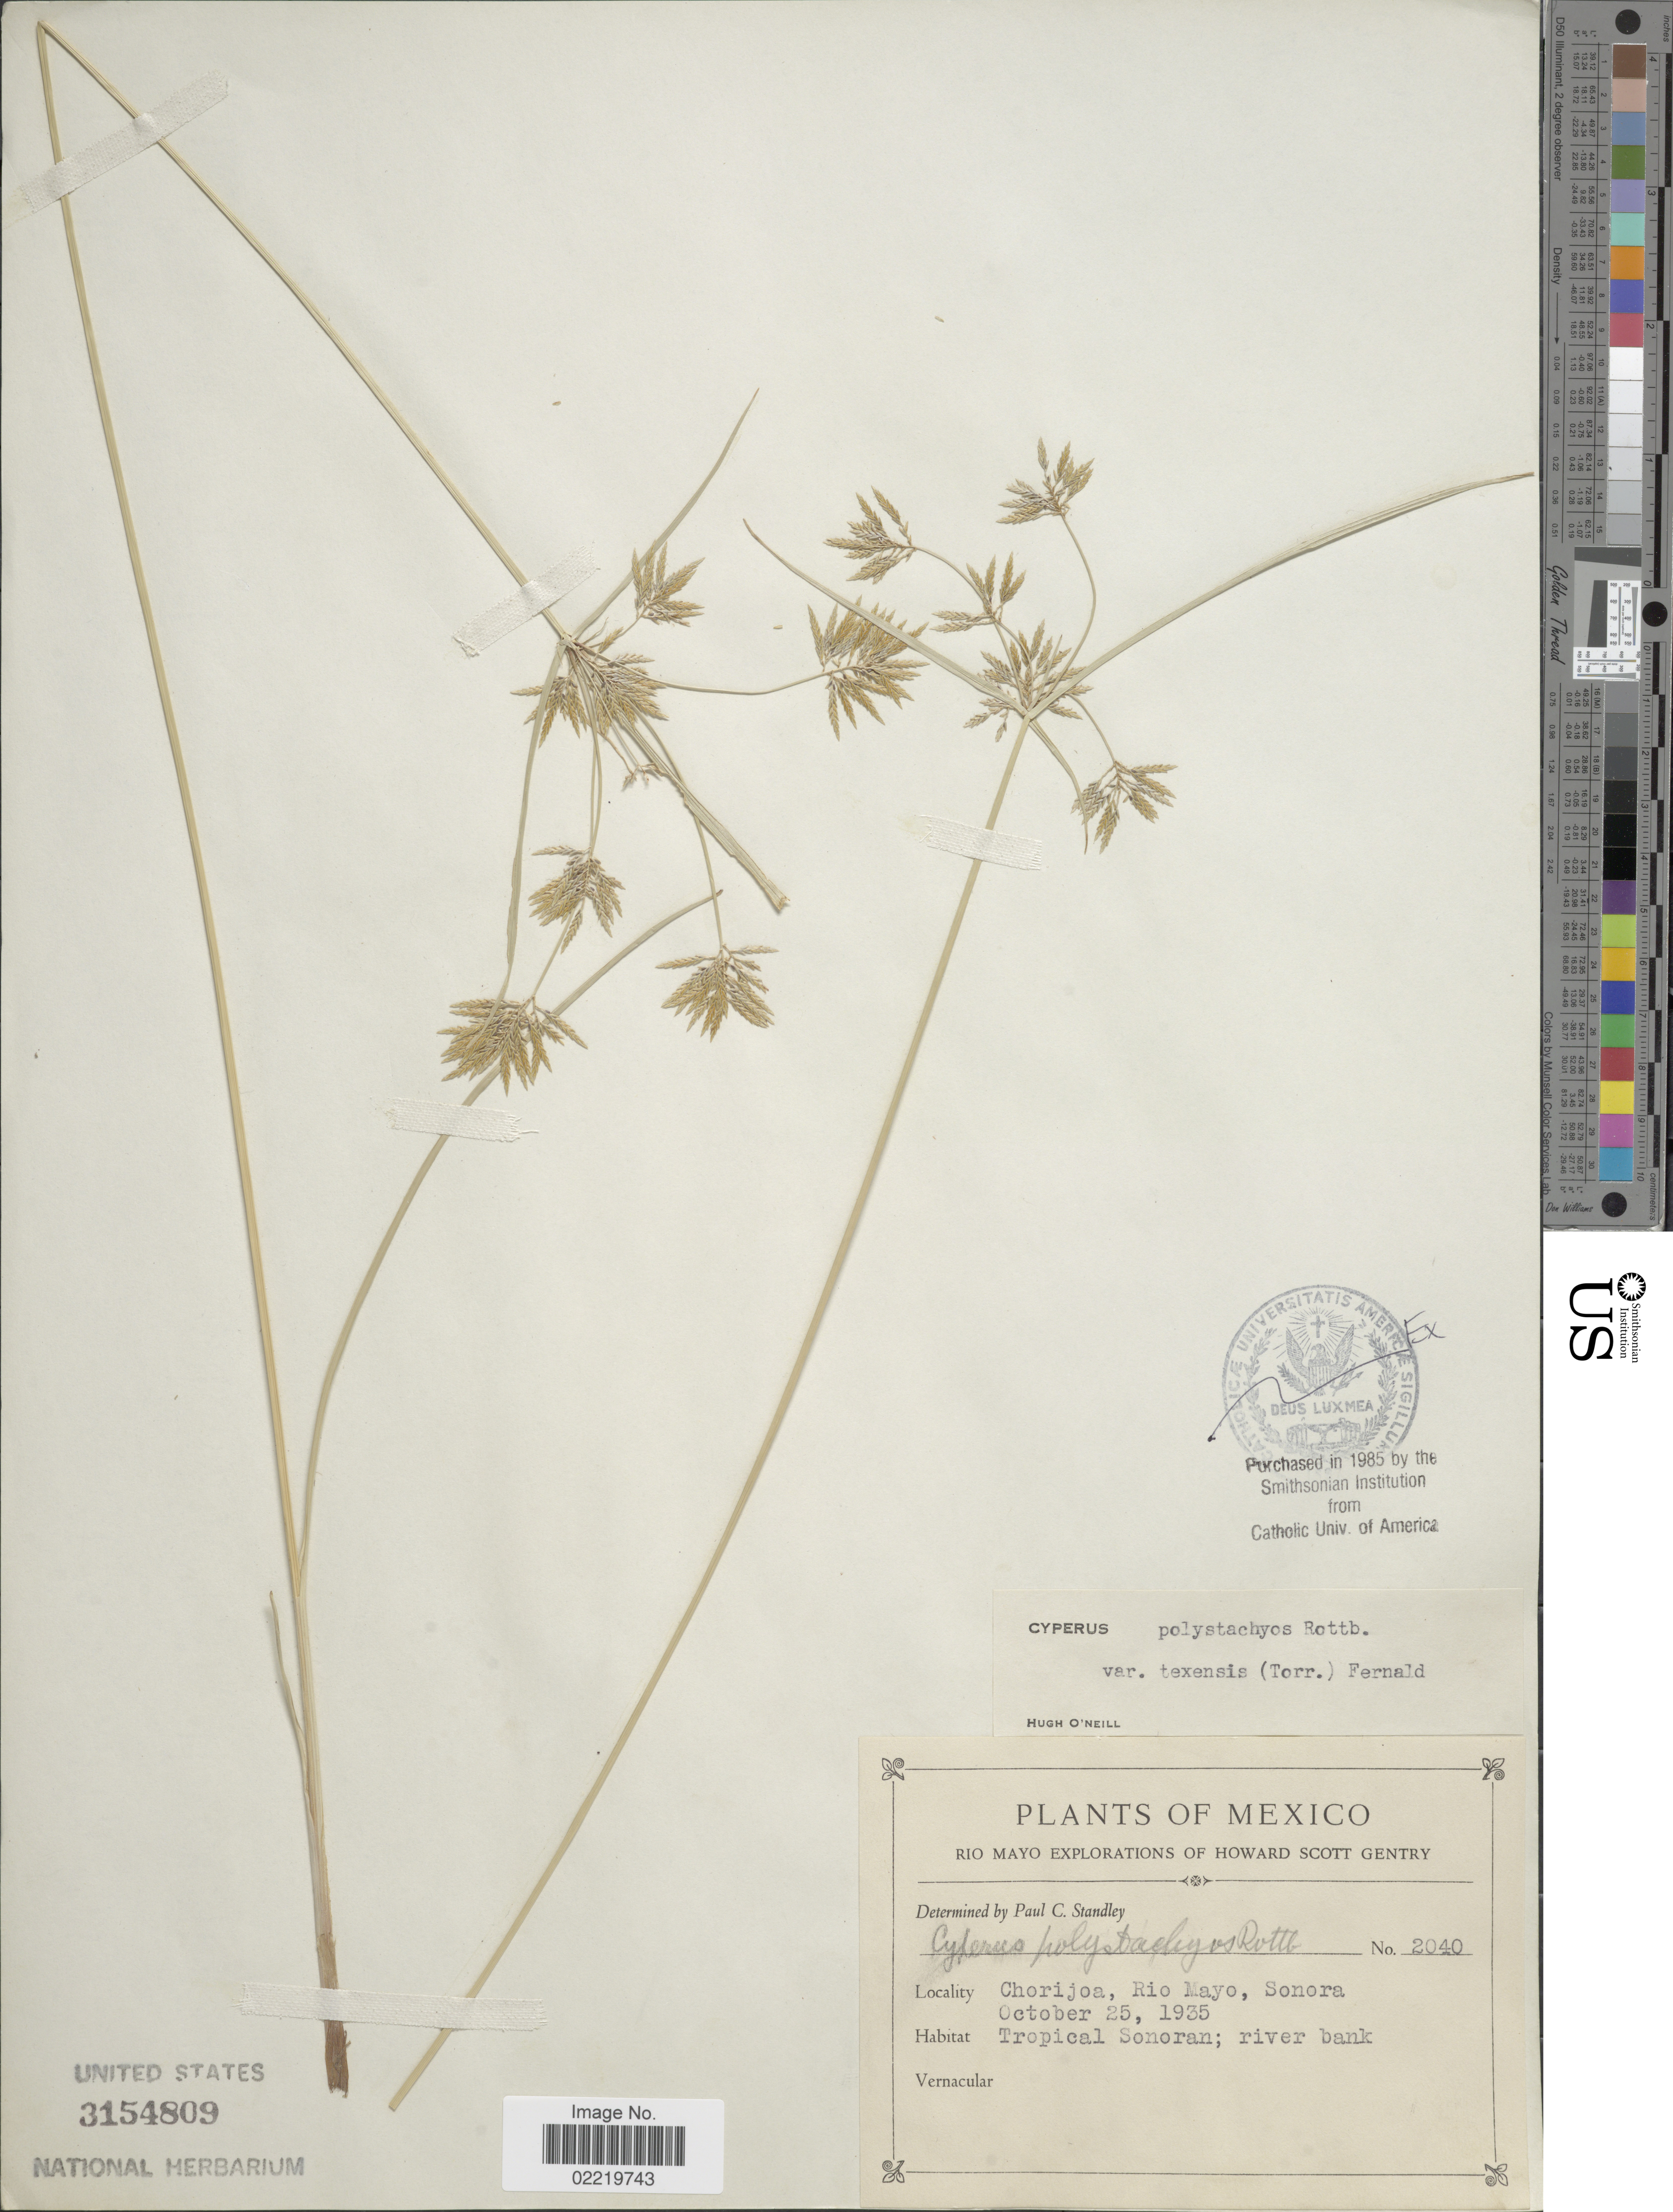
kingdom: Plantae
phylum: Tracheophyta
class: Liliopsida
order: Poales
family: Cyperaceae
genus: Cyperus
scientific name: Cyperus polystachyos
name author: Rottb.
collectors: H. S. Gentry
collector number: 2040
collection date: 1935-10-25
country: Mexico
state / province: Sonora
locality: Chorijoa, Rio Mayo, Tropical Sonoran; river bank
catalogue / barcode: US 3154809